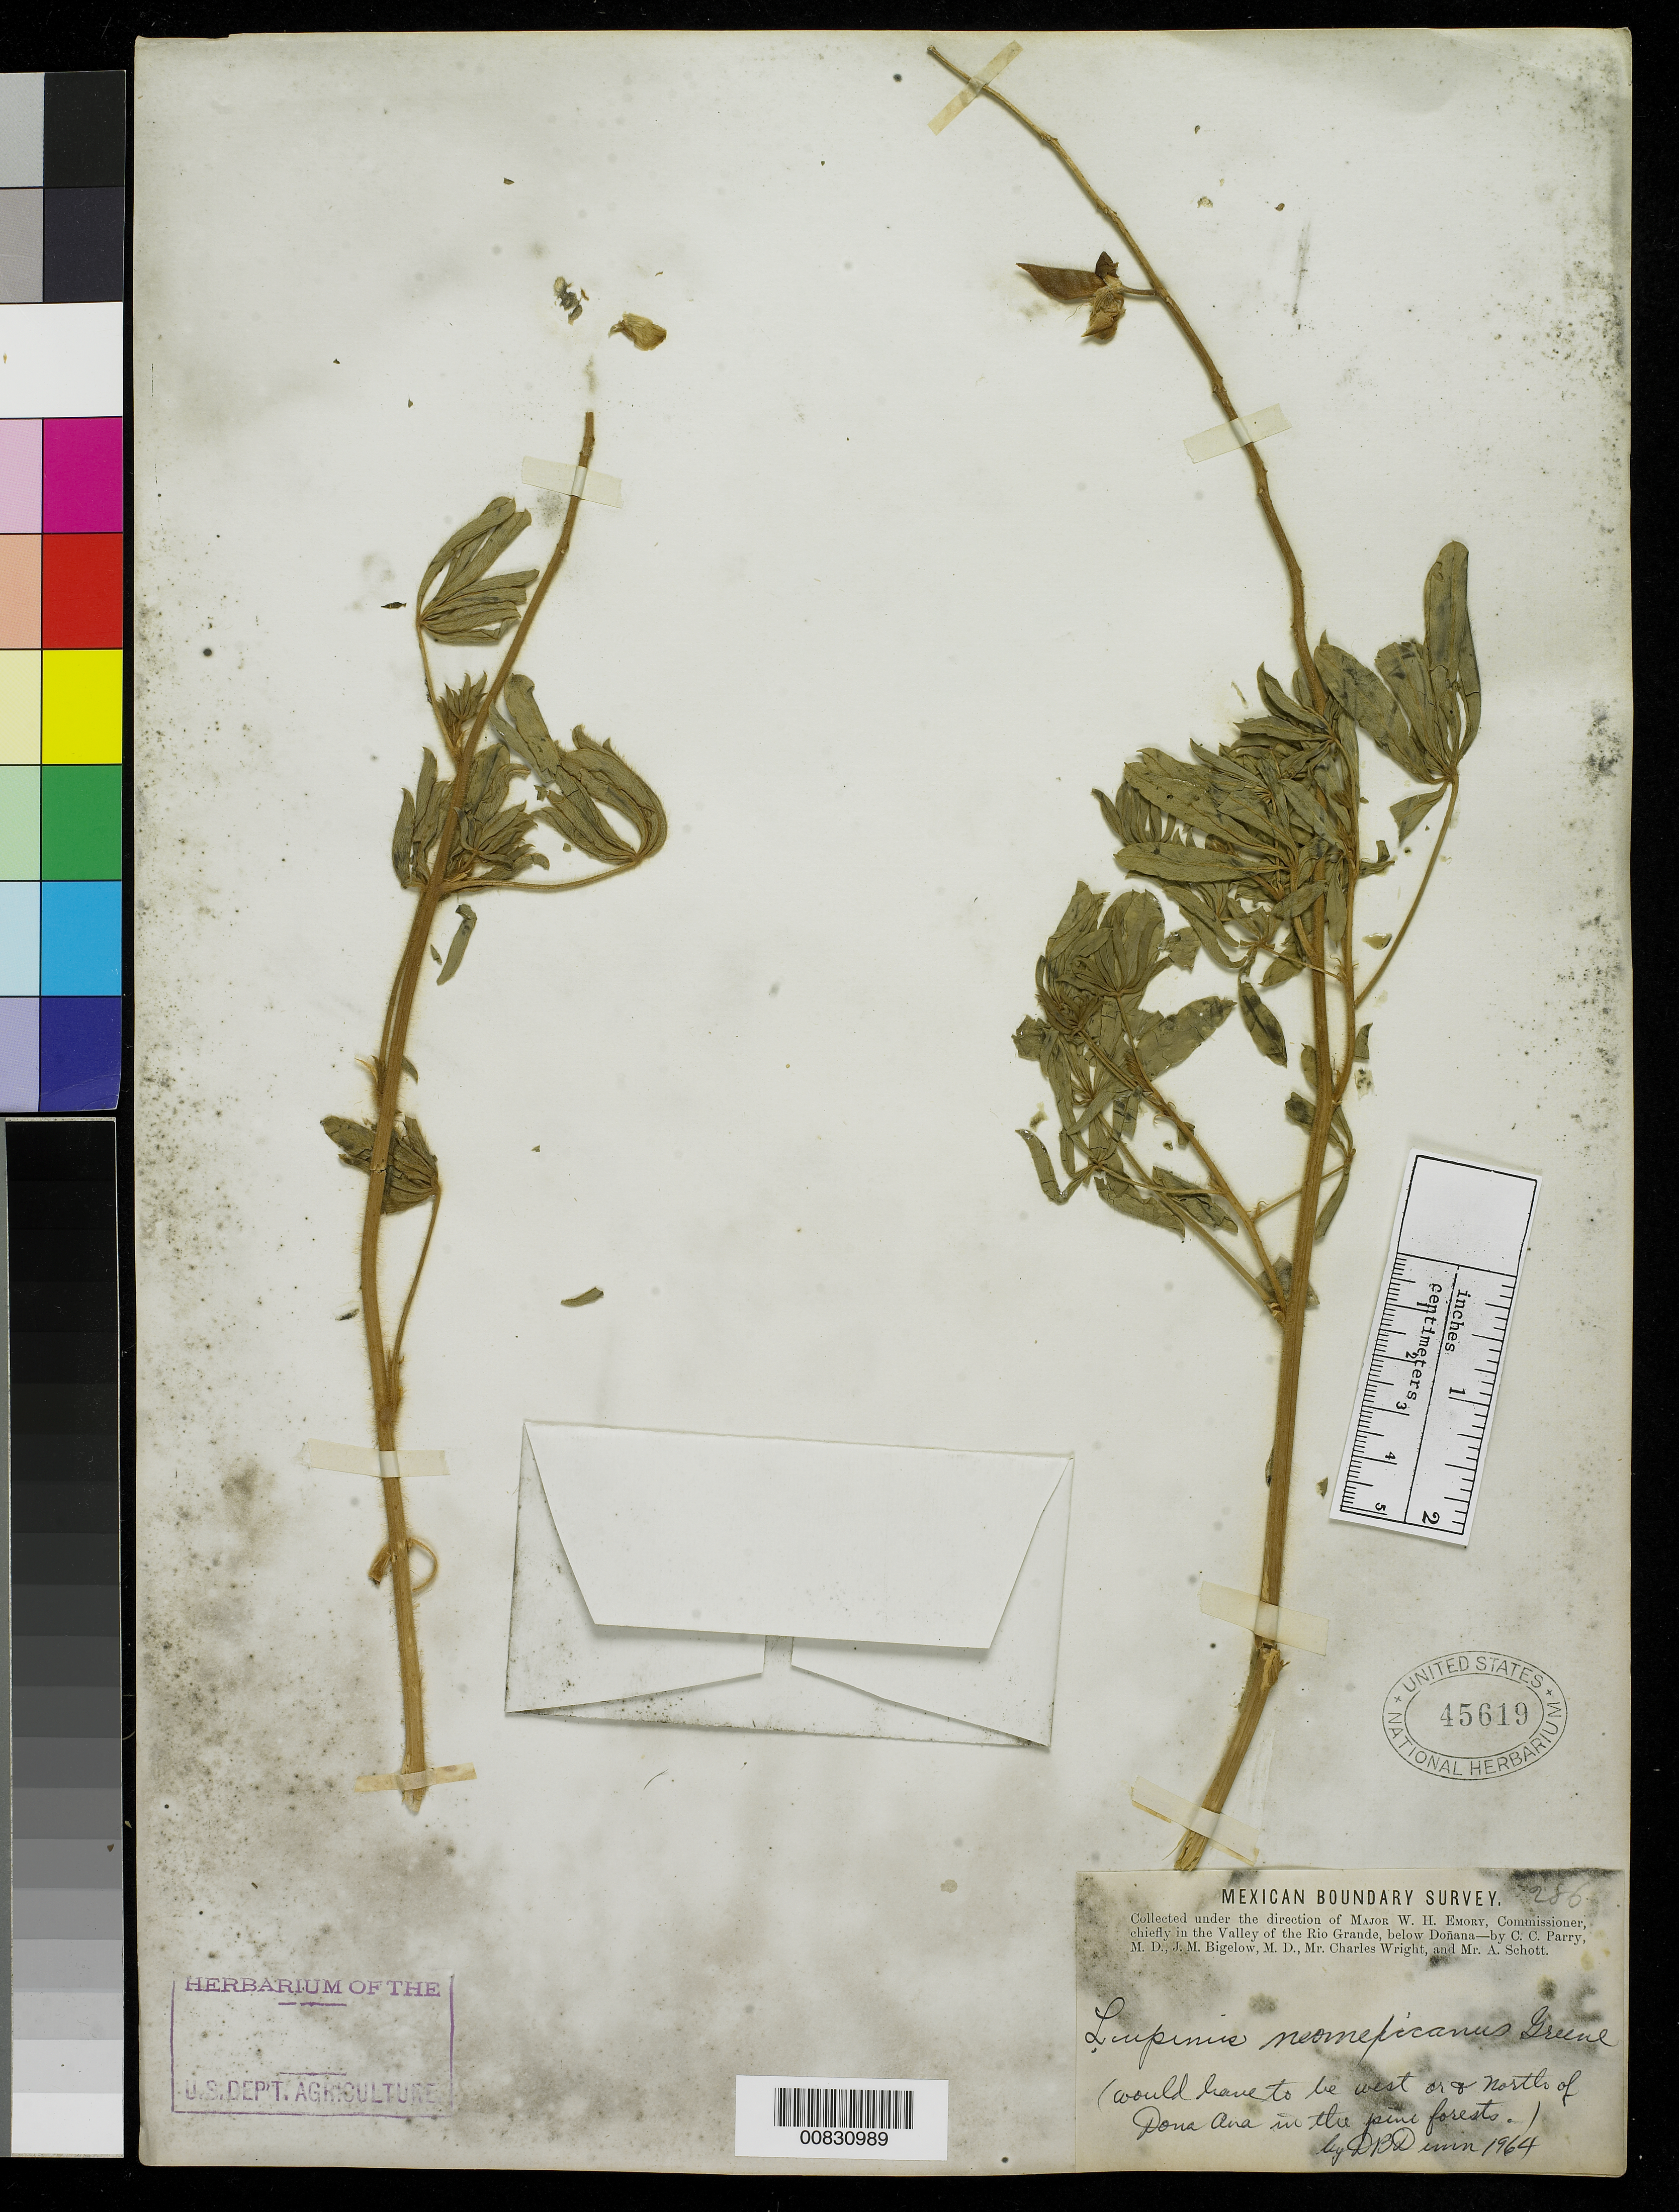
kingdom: Plantae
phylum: Tracheophyta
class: Magnoliopsida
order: Fabales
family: Fabaceae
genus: Lupinus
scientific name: Lupinus neomexicanus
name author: Greene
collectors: C. C. Parry, J. M. Bigelow, C. Wright & A. C. V. Schott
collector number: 286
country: United States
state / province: New Mexico / Texas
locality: Valley of the Rio Grande, below Doñana.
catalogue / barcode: US 45619